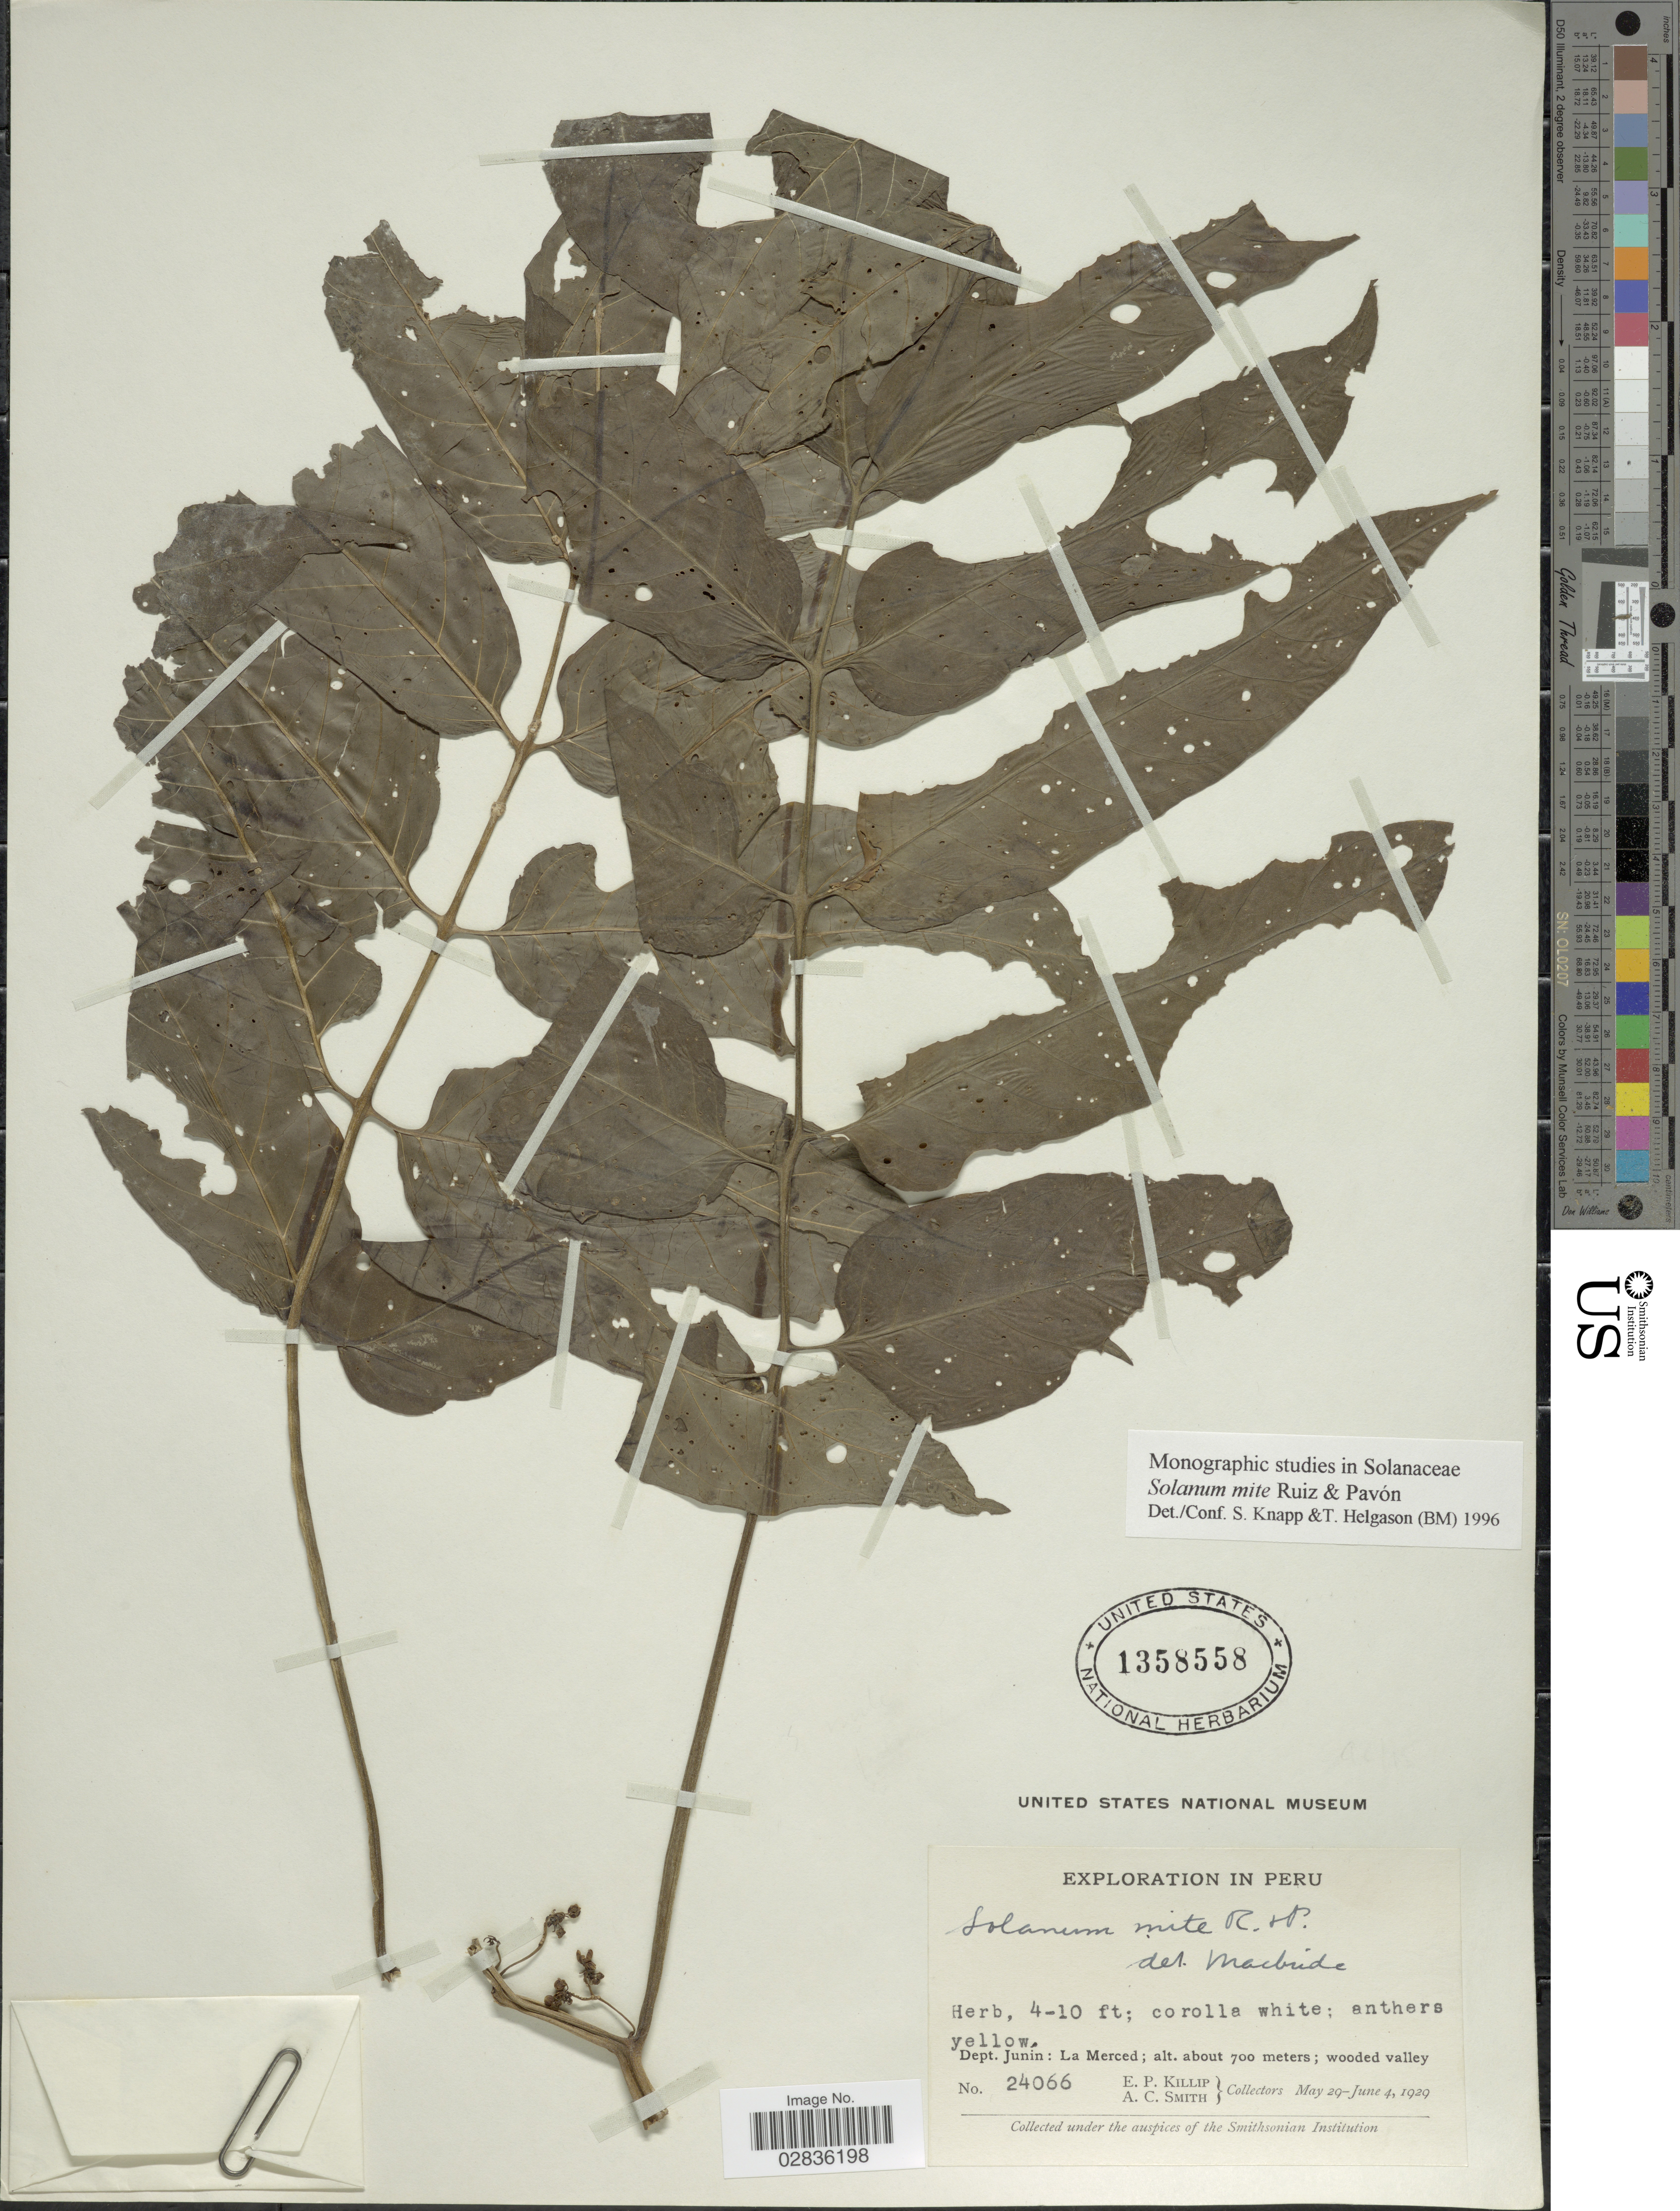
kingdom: Plantae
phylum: Tracheophyta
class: Magnoliopsida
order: Solanales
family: Solanaceae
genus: Solanum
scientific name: Solanum mite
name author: Ruiz & Pav.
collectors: E. P. Killip & A. C. Smith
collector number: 24066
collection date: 1929-05-29/1929-06-04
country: Peru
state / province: Junín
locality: Dept. Junín: La Merced.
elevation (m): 700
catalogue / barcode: US 1358558